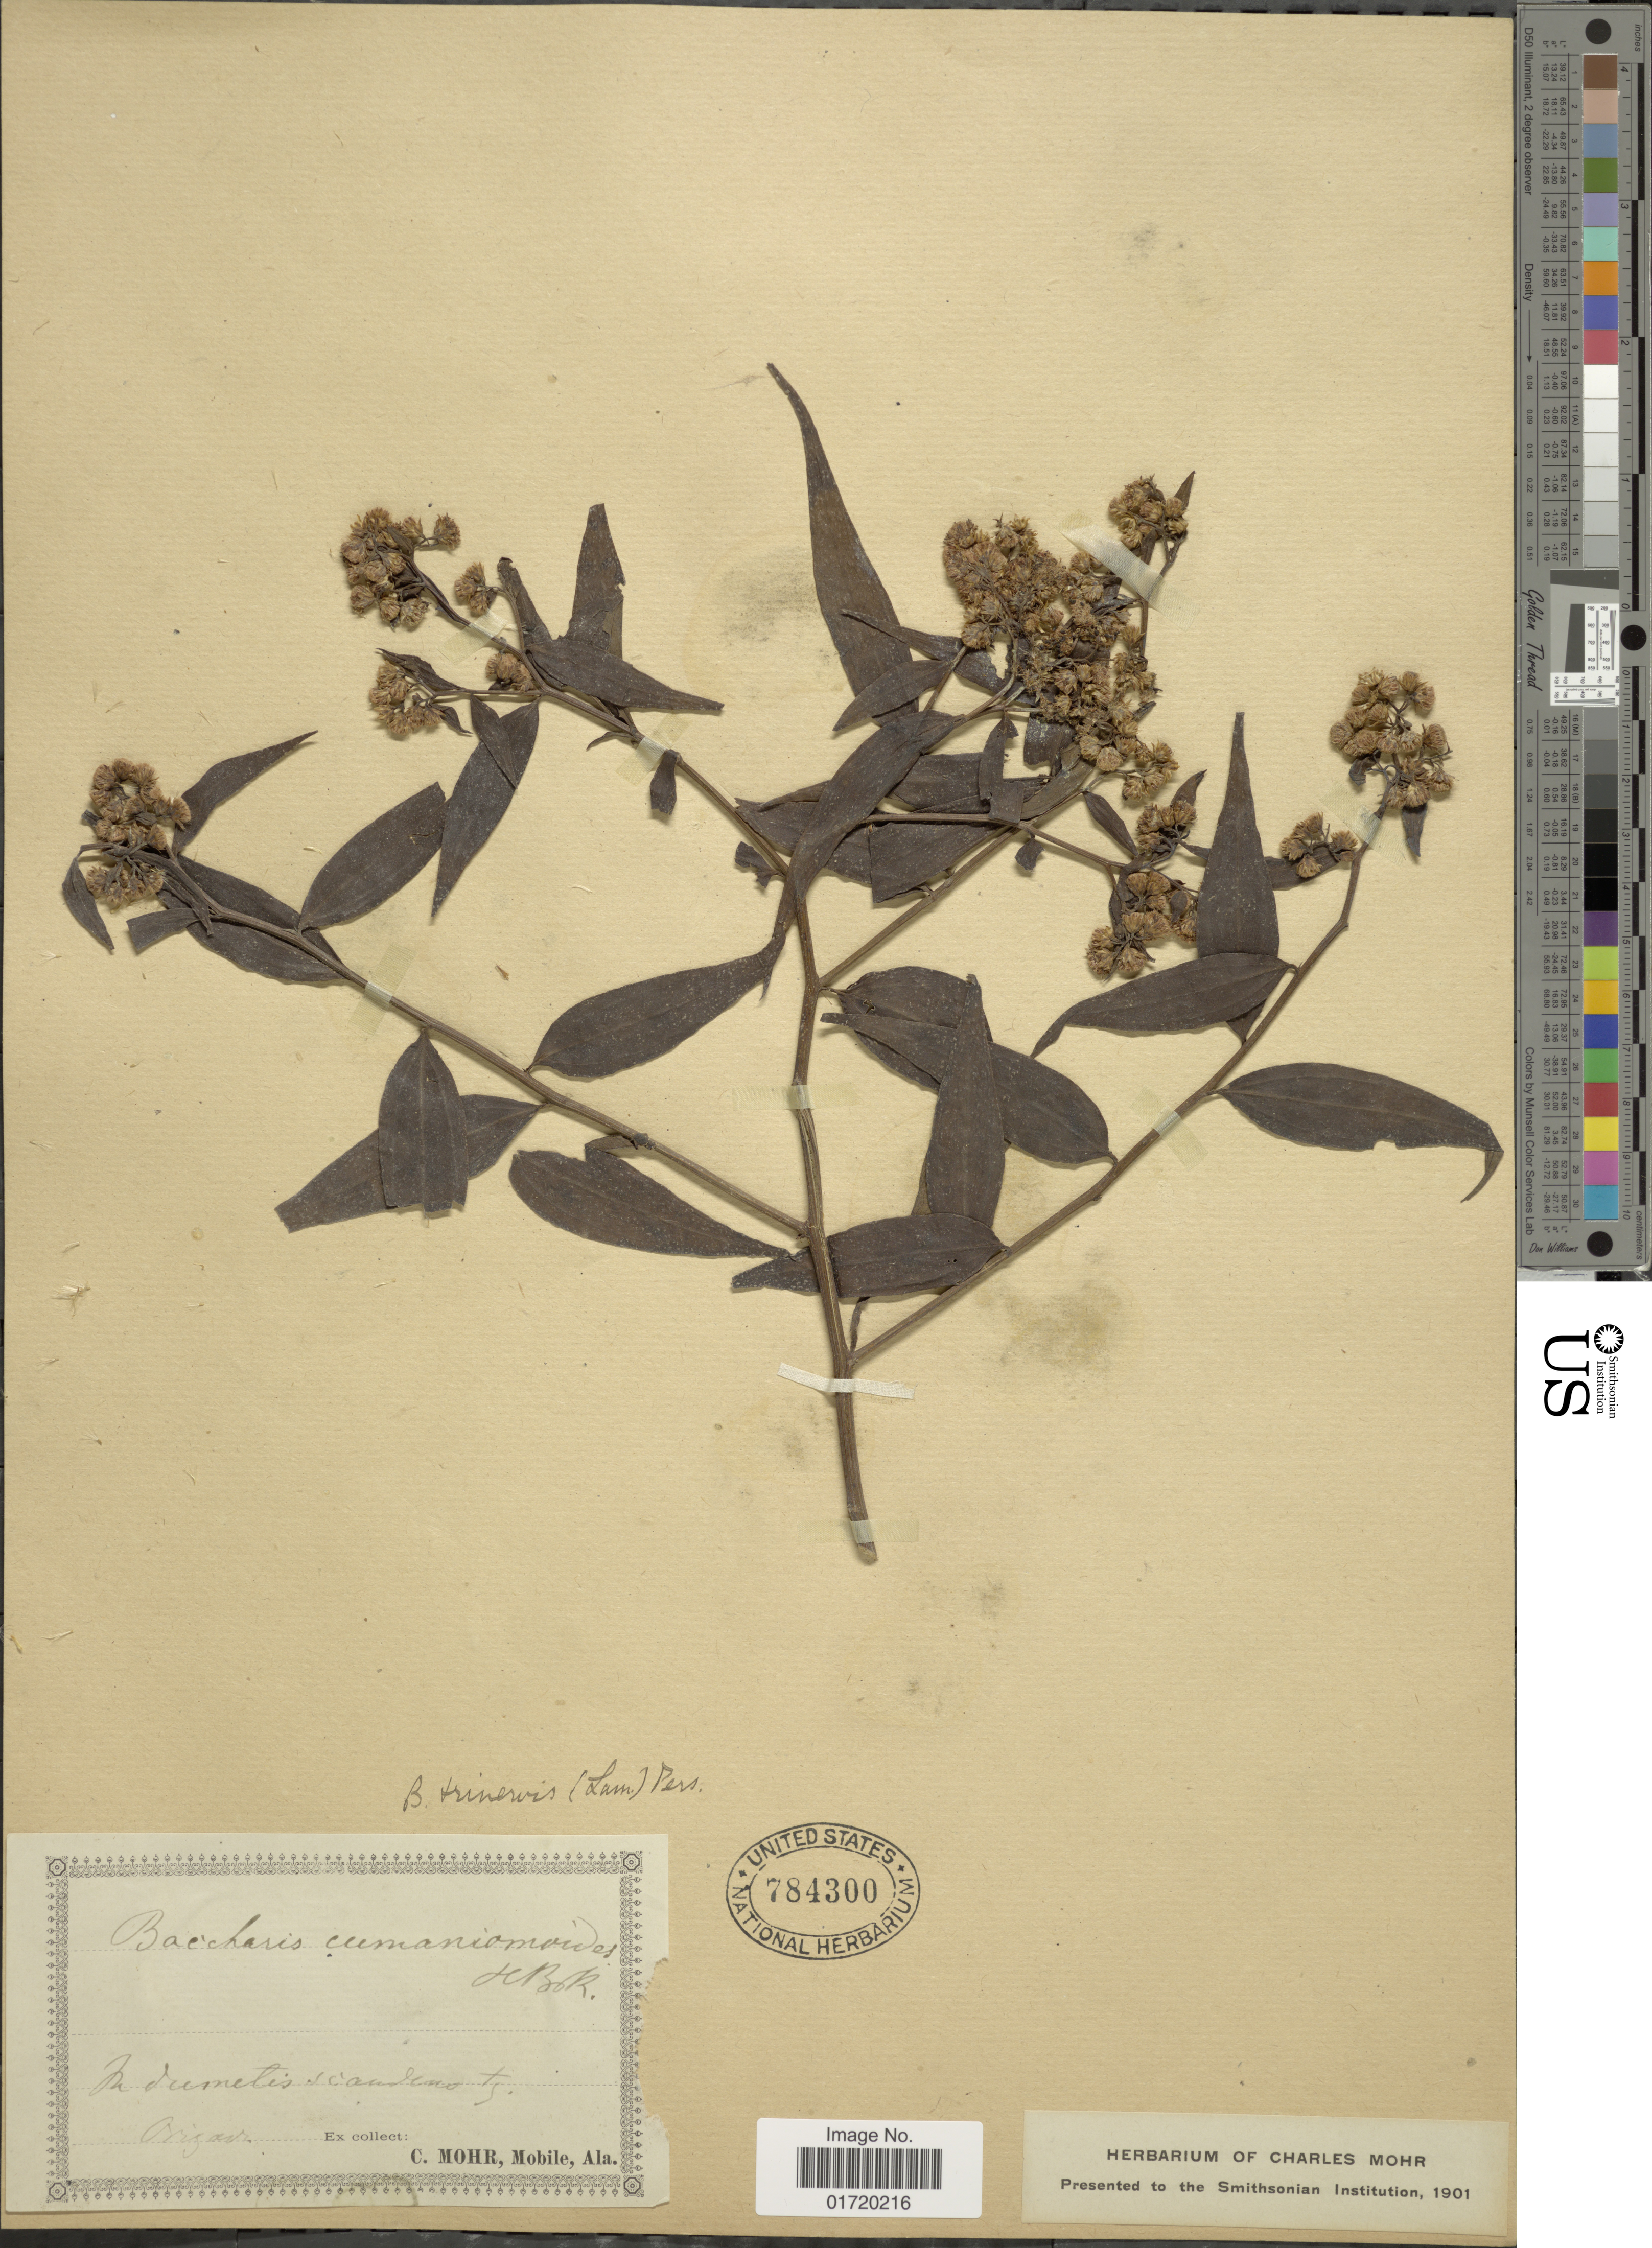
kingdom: Plantae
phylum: Tracheophyta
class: Magnoliopsida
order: Asterales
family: Asteraceae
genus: Baccharis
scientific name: Baccharis trinervis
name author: (Lam.) Pers.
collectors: Mohr, C. T. (herbarium)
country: United States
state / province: Arizona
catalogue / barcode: US 784300